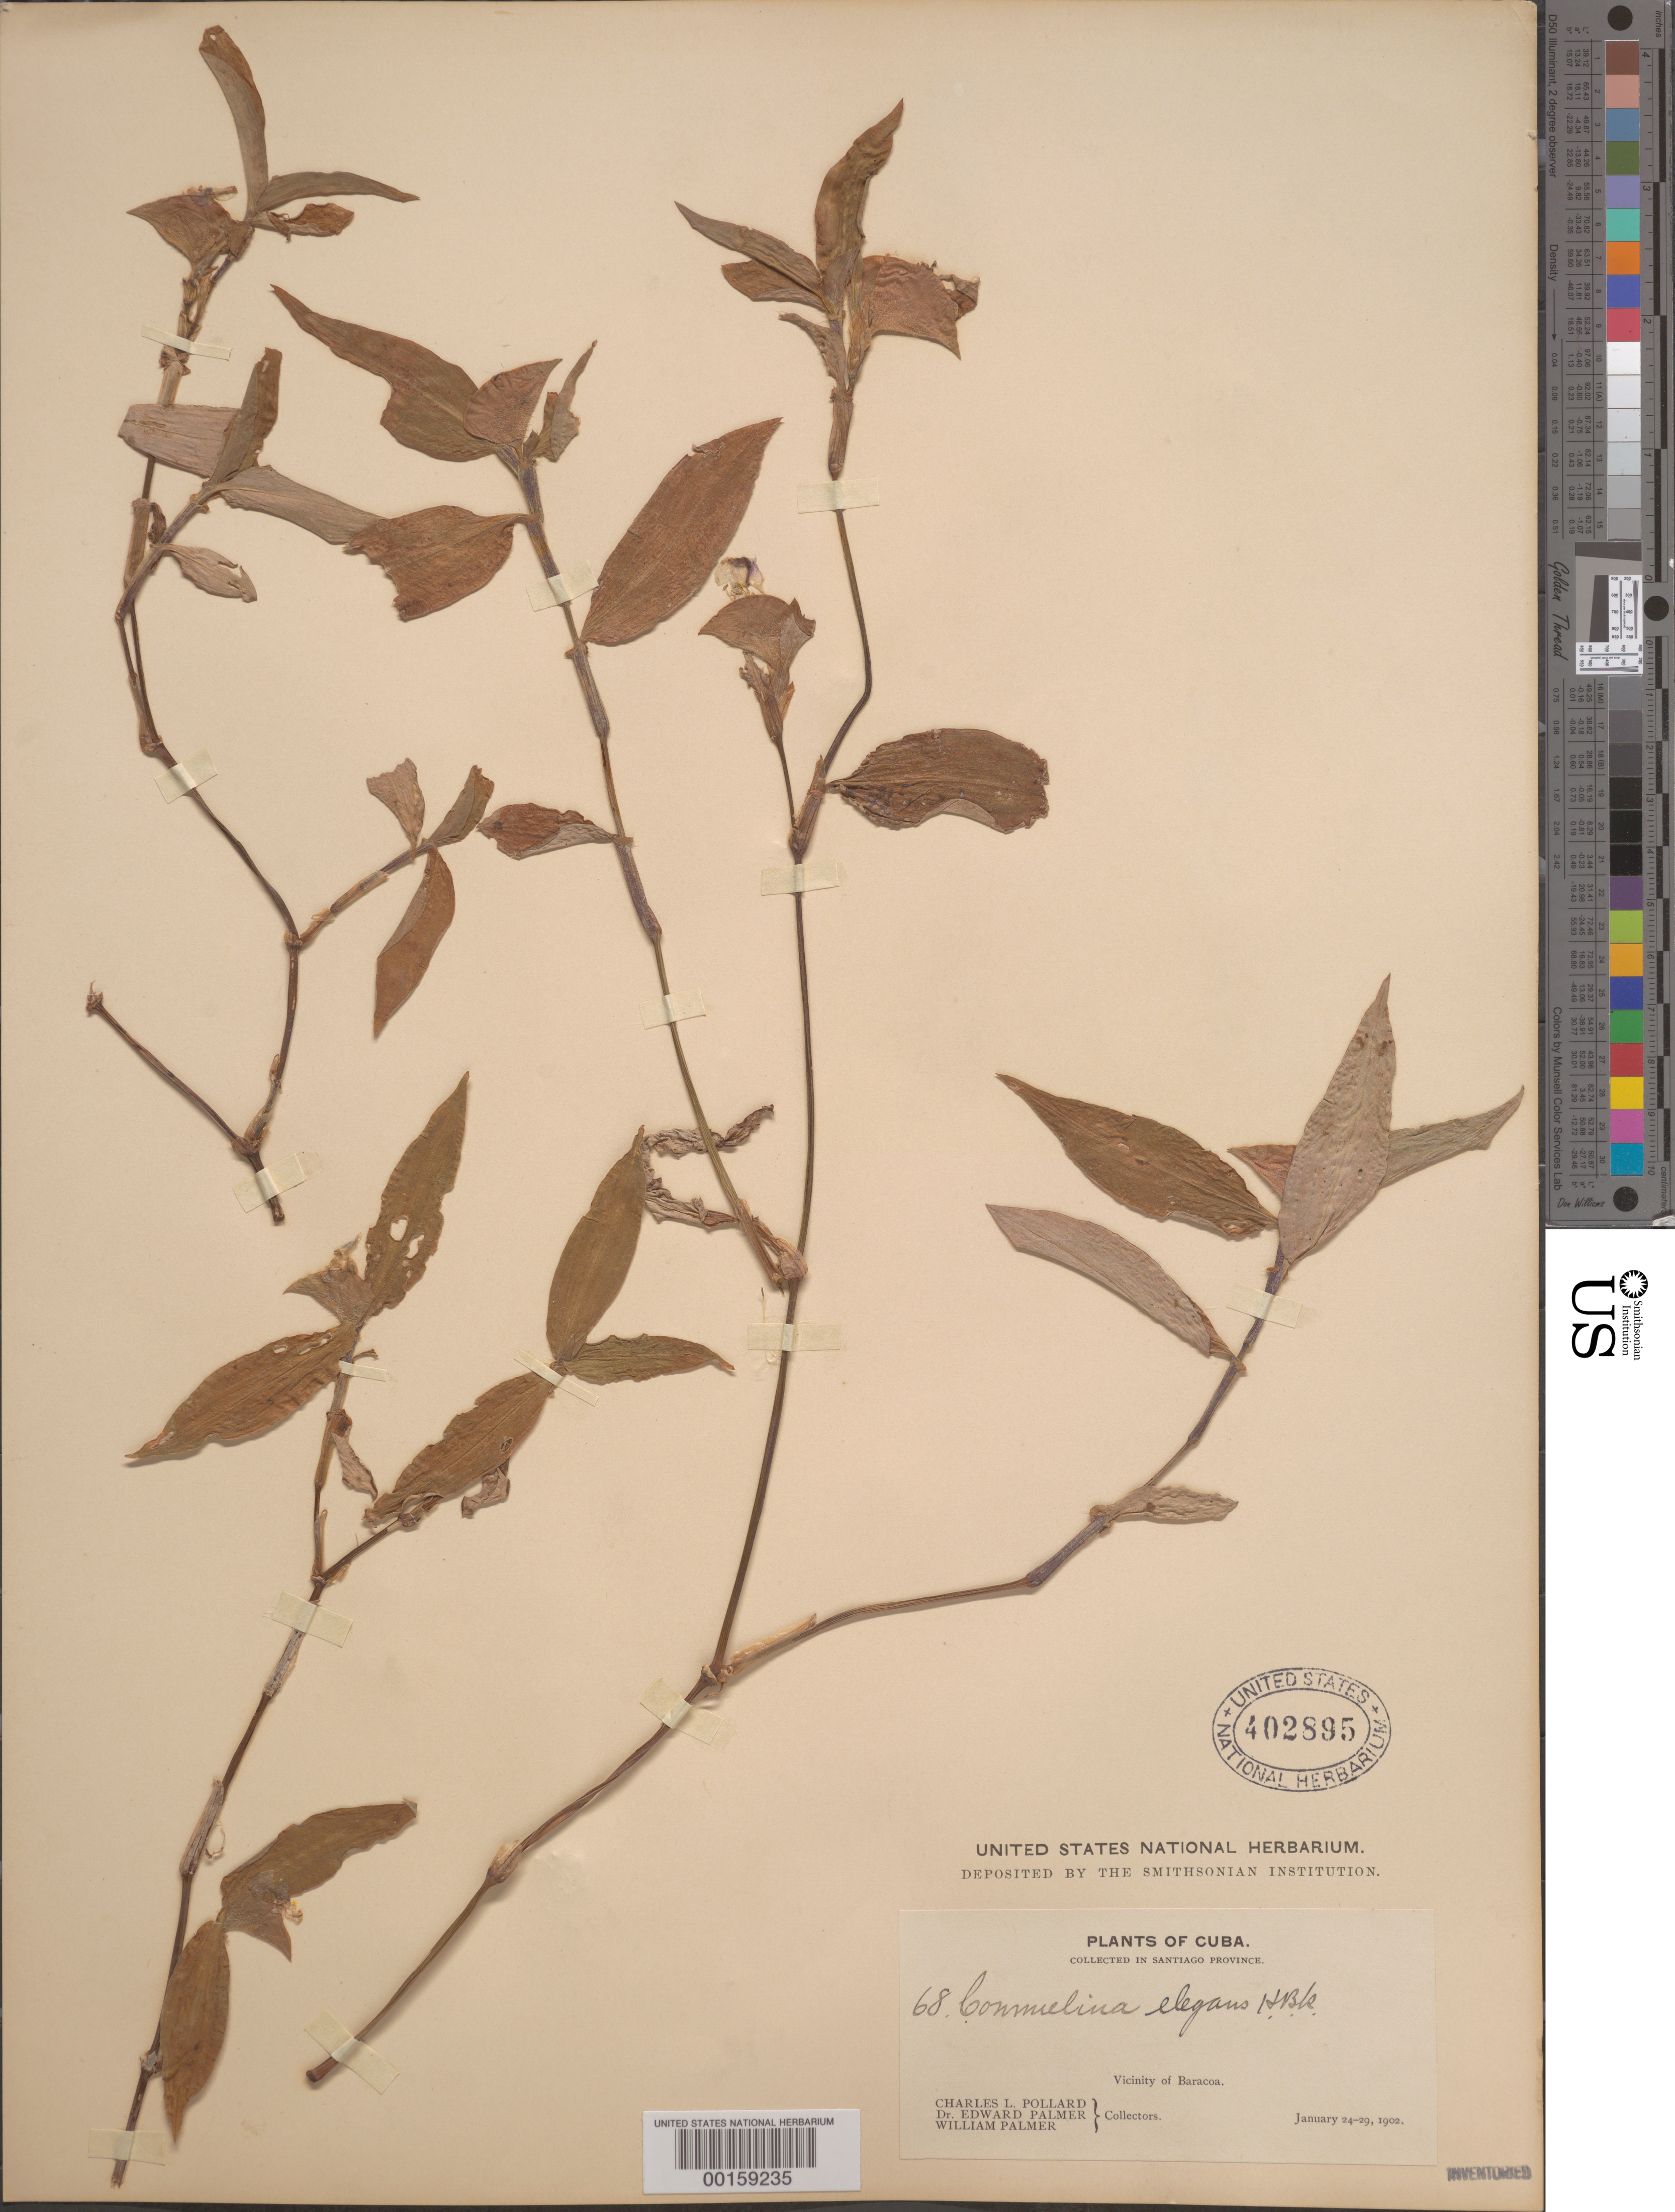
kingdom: Plantae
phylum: Tracheophyta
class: Liliopsida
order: Commelinales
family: Commelinaceae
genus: Commelina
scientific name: Commelina erecta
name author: L.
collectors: C. L. Pollard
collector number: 68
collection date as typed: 24 Jan 1901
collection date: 1901-01-24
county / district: Santiago Prov.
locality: Baracoa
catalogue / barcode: US 402895